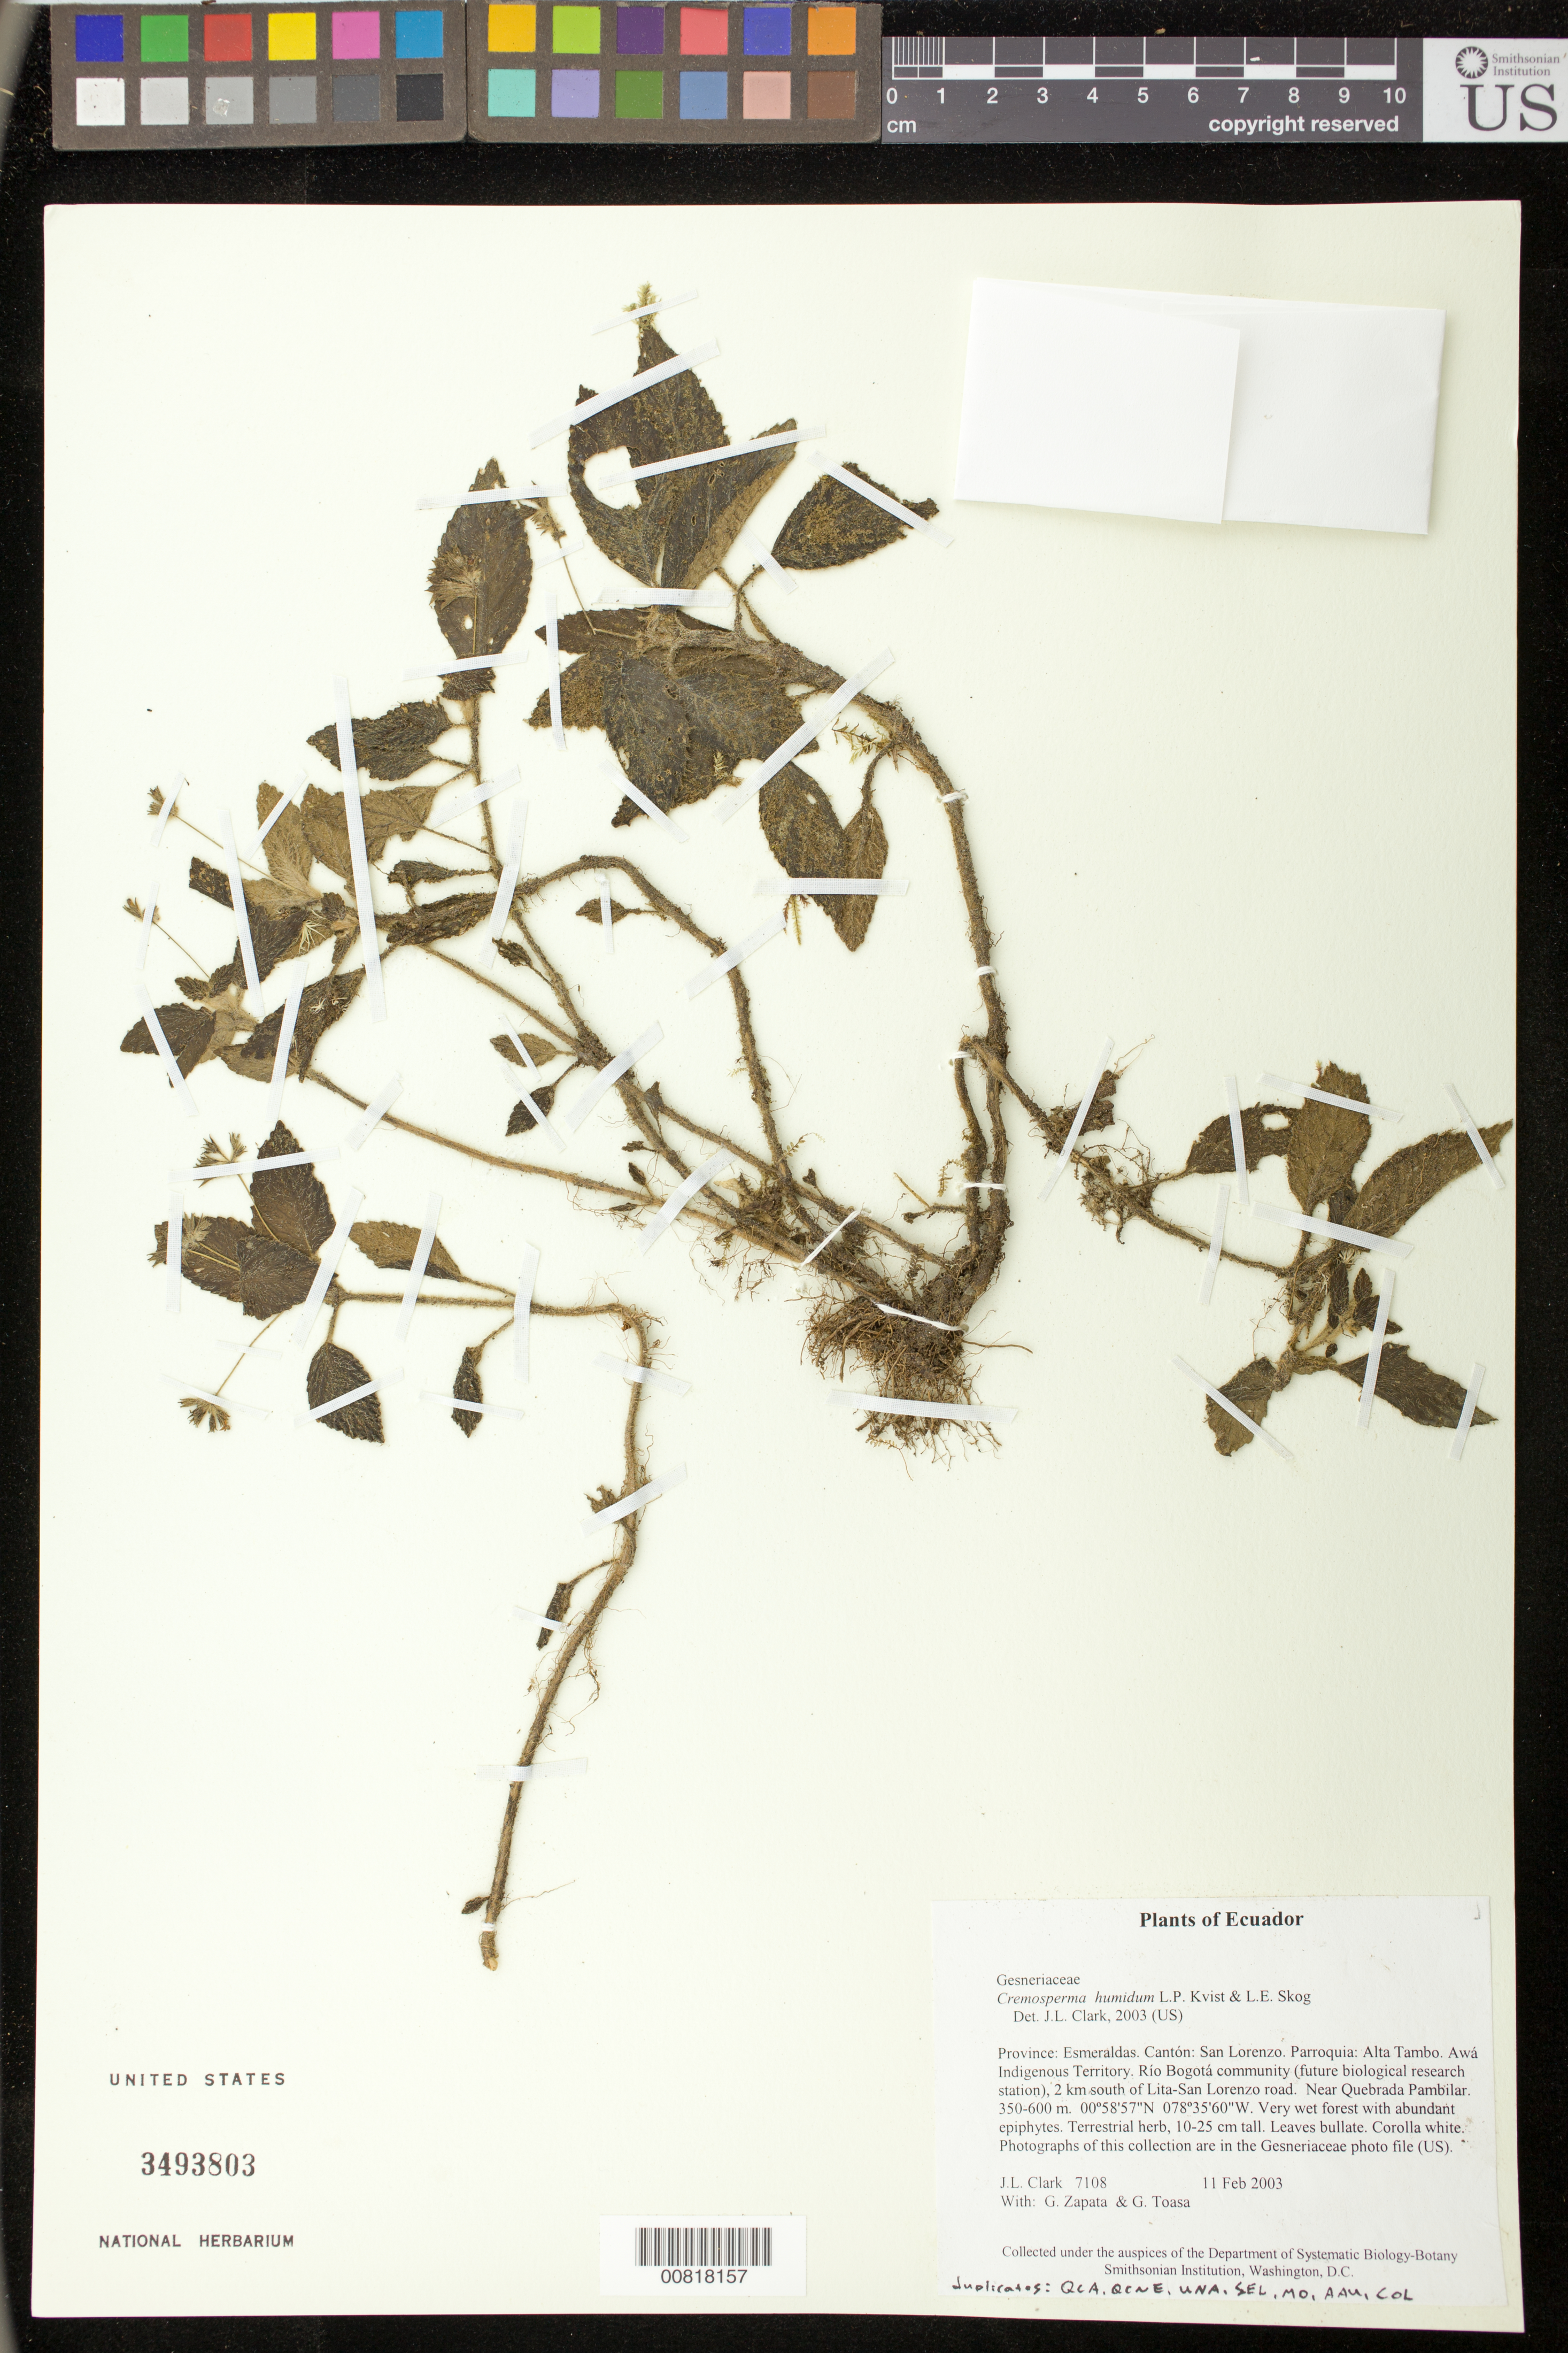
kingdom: Plantae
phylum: Tracheophyta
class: Magnoliopsida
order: Lamiales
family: Gesneriaceae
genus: Cremosperma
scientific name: Cremosperma humidum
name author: L.P. Kvist & L.E. Skog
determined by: Clark, J. L., (SEL), The Marie Selby Botanical Garden (UNITED STATES)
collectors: J. L. Clark, G. Zapata & G. Toasa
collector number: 7108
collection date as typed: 11 Feb 2003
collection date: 2003-02-11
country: Ecuador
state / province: Esmeraldas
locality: San Lorenzo. Parroquia: Alta Tambo. Awá Indigenous Territory. Río Bogotá community (future biological research station), 2 km south of Lita-San Lorenzo road. Near Quebrada Pambilar.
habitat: Very wet forest with abundant epiphytes.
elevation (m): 350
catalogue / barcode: US 3493803